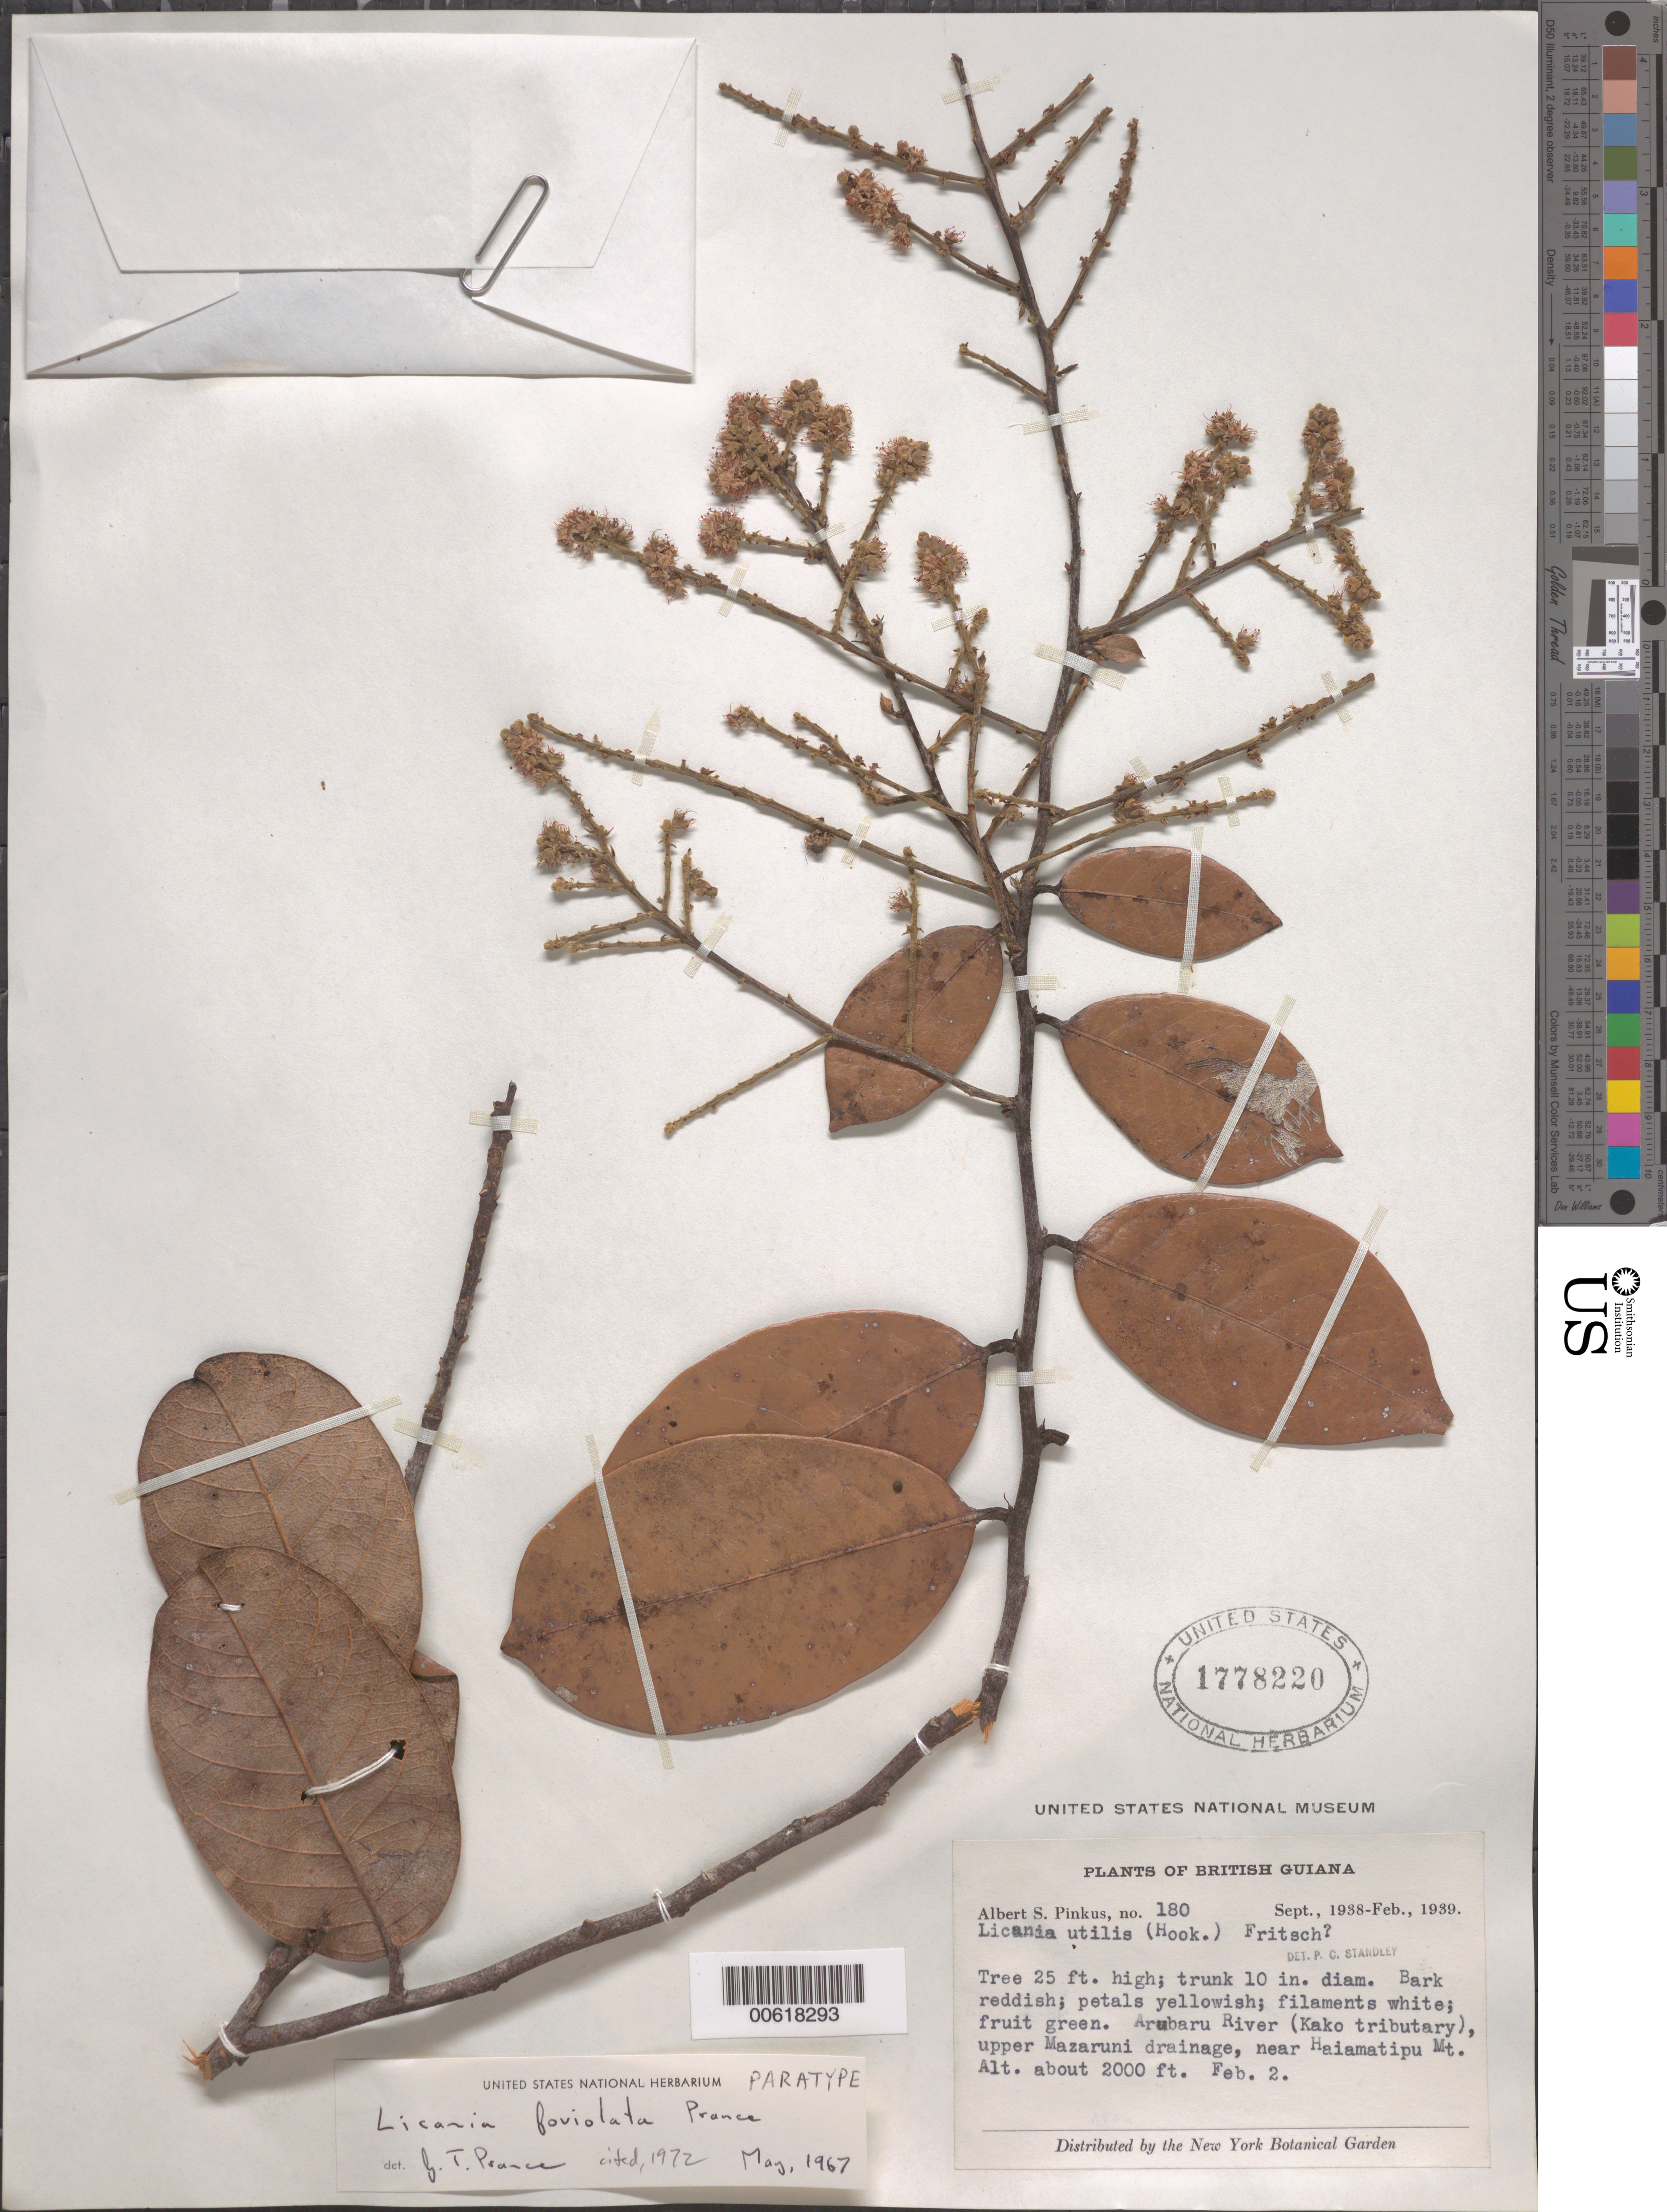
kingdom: Plantae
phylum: Tracheophyta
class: Magnoliopsida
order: Malpighiales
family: Chrysobalanaceae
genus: Leptobalanus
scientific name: Leptobalanus foveolatus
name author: (Prance) Sothers & Prance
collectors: A. Pinkus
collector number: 180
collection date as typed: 2-Feb-39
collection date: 1939-02-02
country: Guyana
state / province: Cuyuni-Mazaruni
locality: Arabaru R. (Kako trib.), upper Mazaruni drainage, near Haiamatipu Mt.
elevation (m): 610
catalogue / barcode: US 1778220